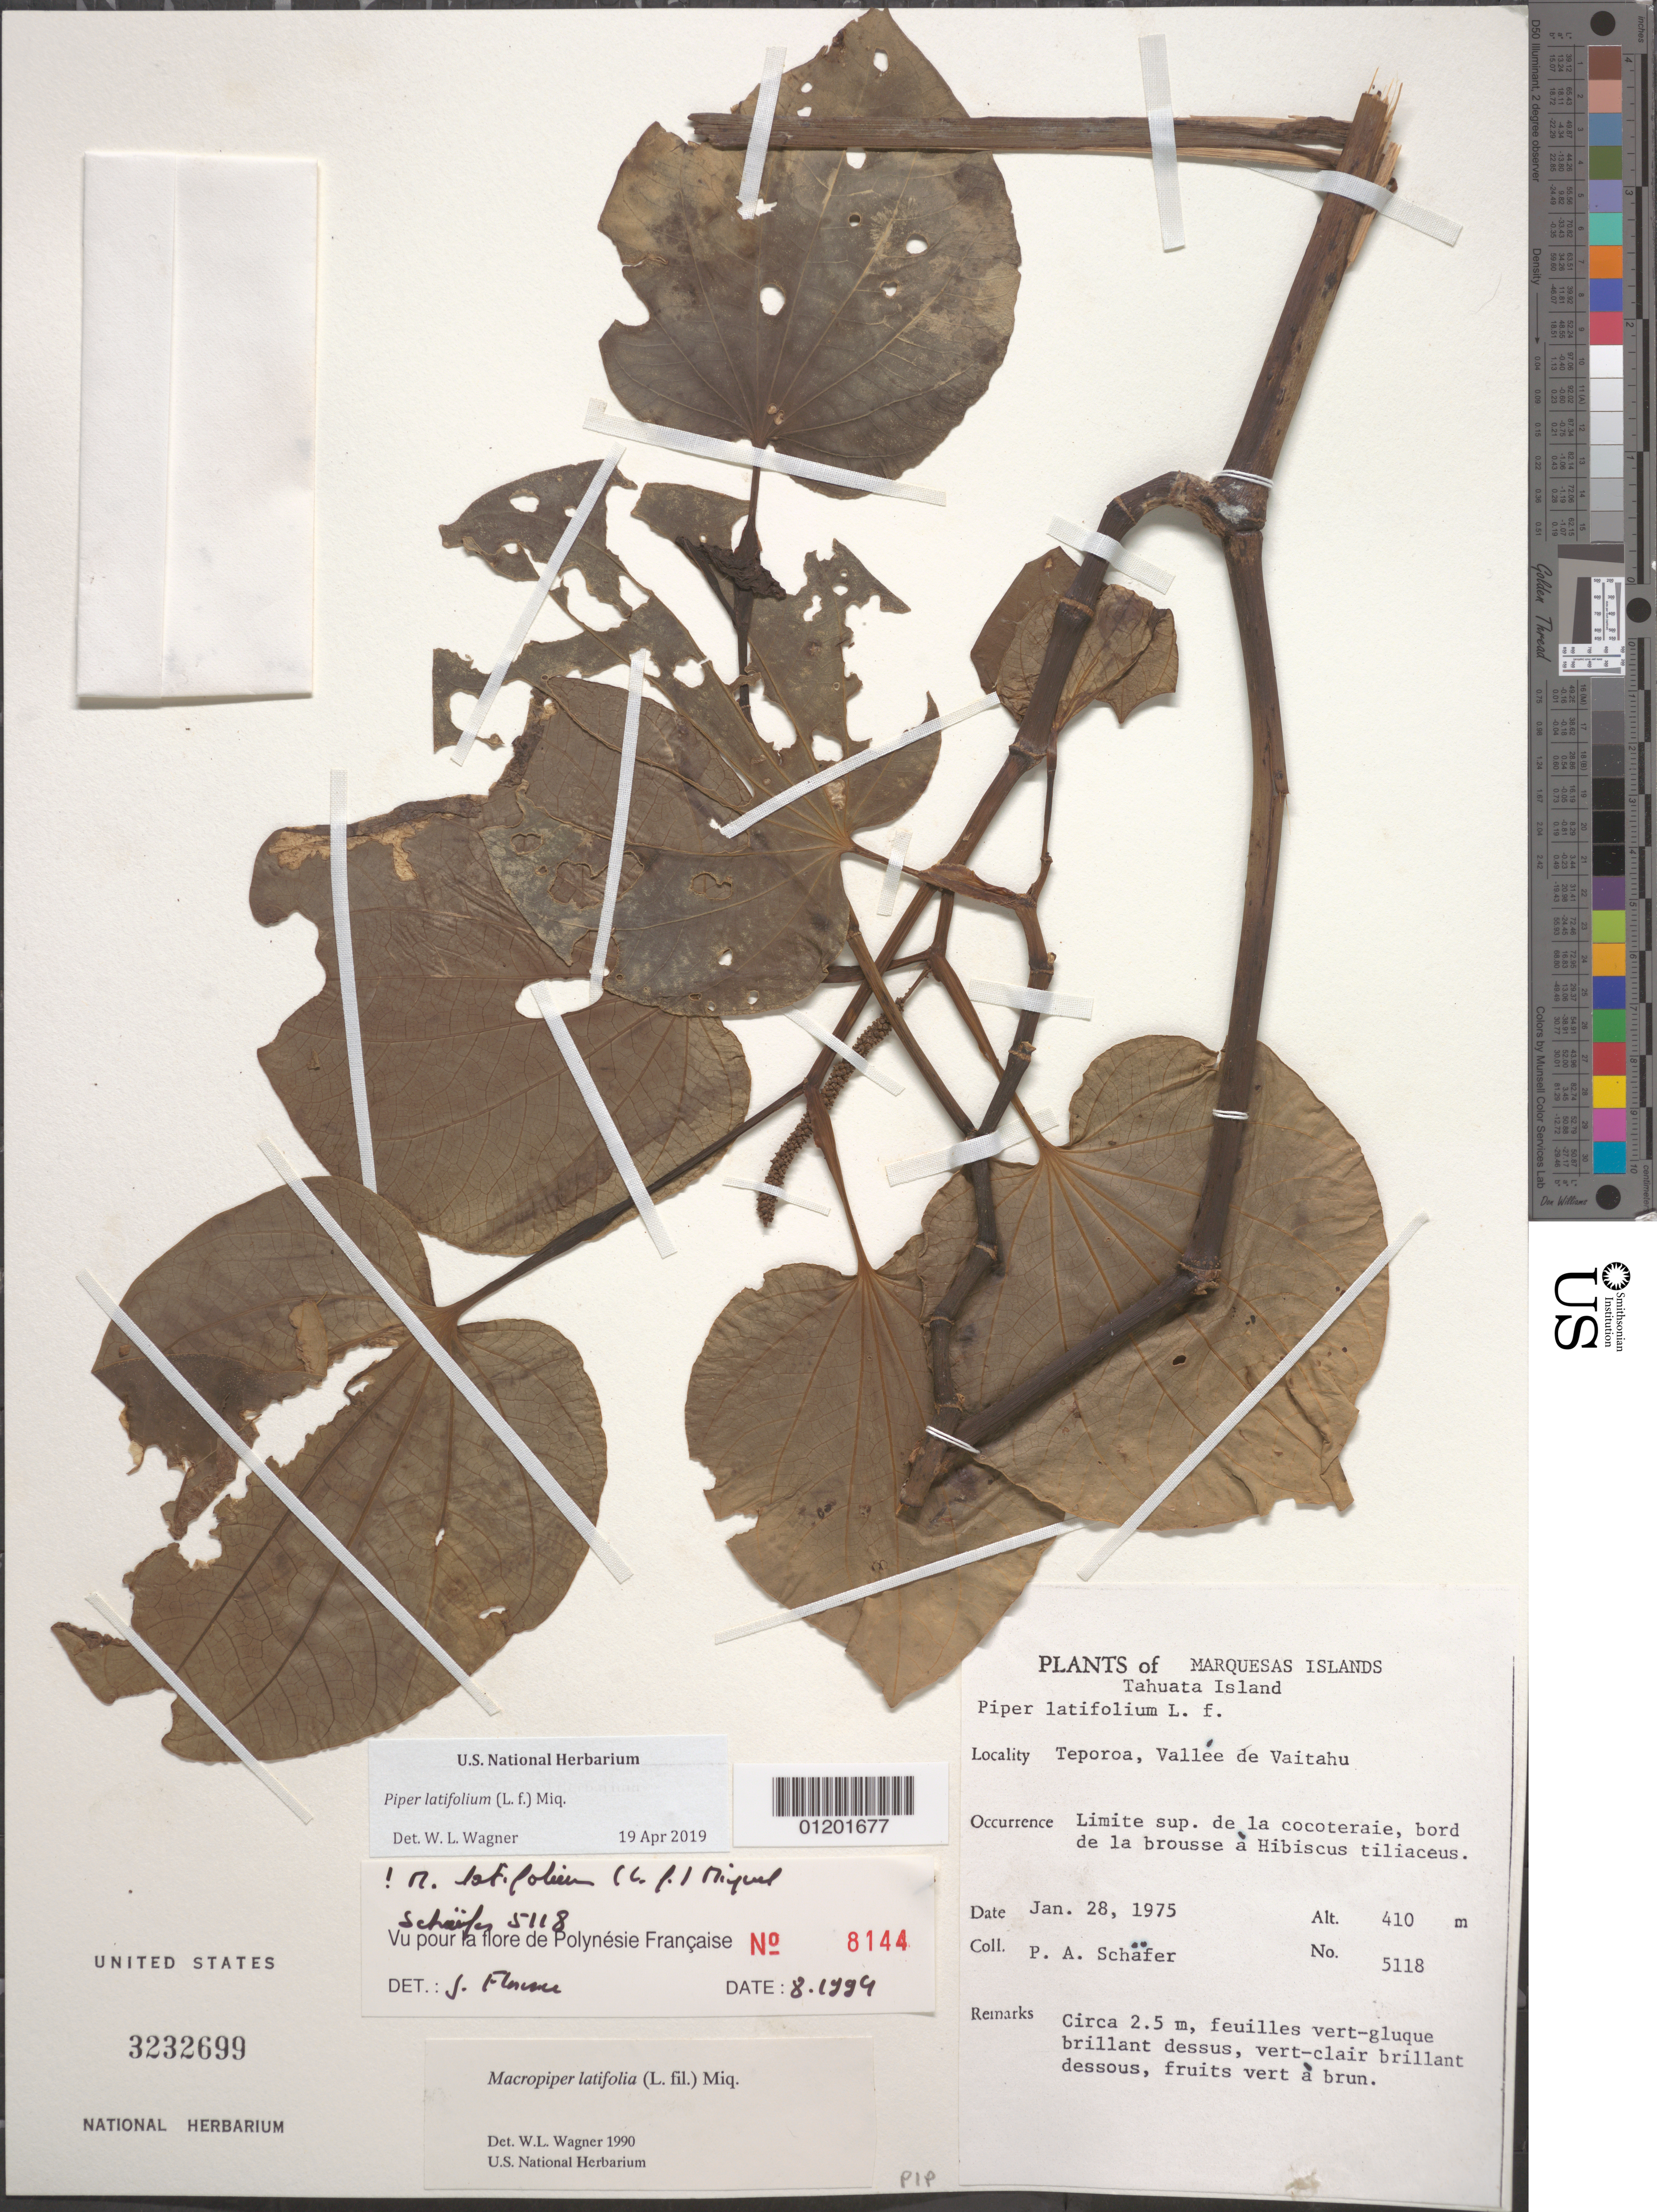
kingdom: Plantae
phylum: Tracheophyta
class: Magnoliopsida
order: Piperales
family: Piperaceae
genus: Piper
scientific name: Piper latifolium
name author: L. f.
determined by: Wagner, W. L., (BOT), Smithsonian Institution - National Museum of Natural History (UNITED STATES)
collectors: P. A. Schäfer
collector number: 5118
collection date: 1975-01-28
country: French Polynesia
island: Tahuata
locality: Teporoa, Vallée de Vaitahu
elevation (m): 400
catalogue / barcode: US 3232699